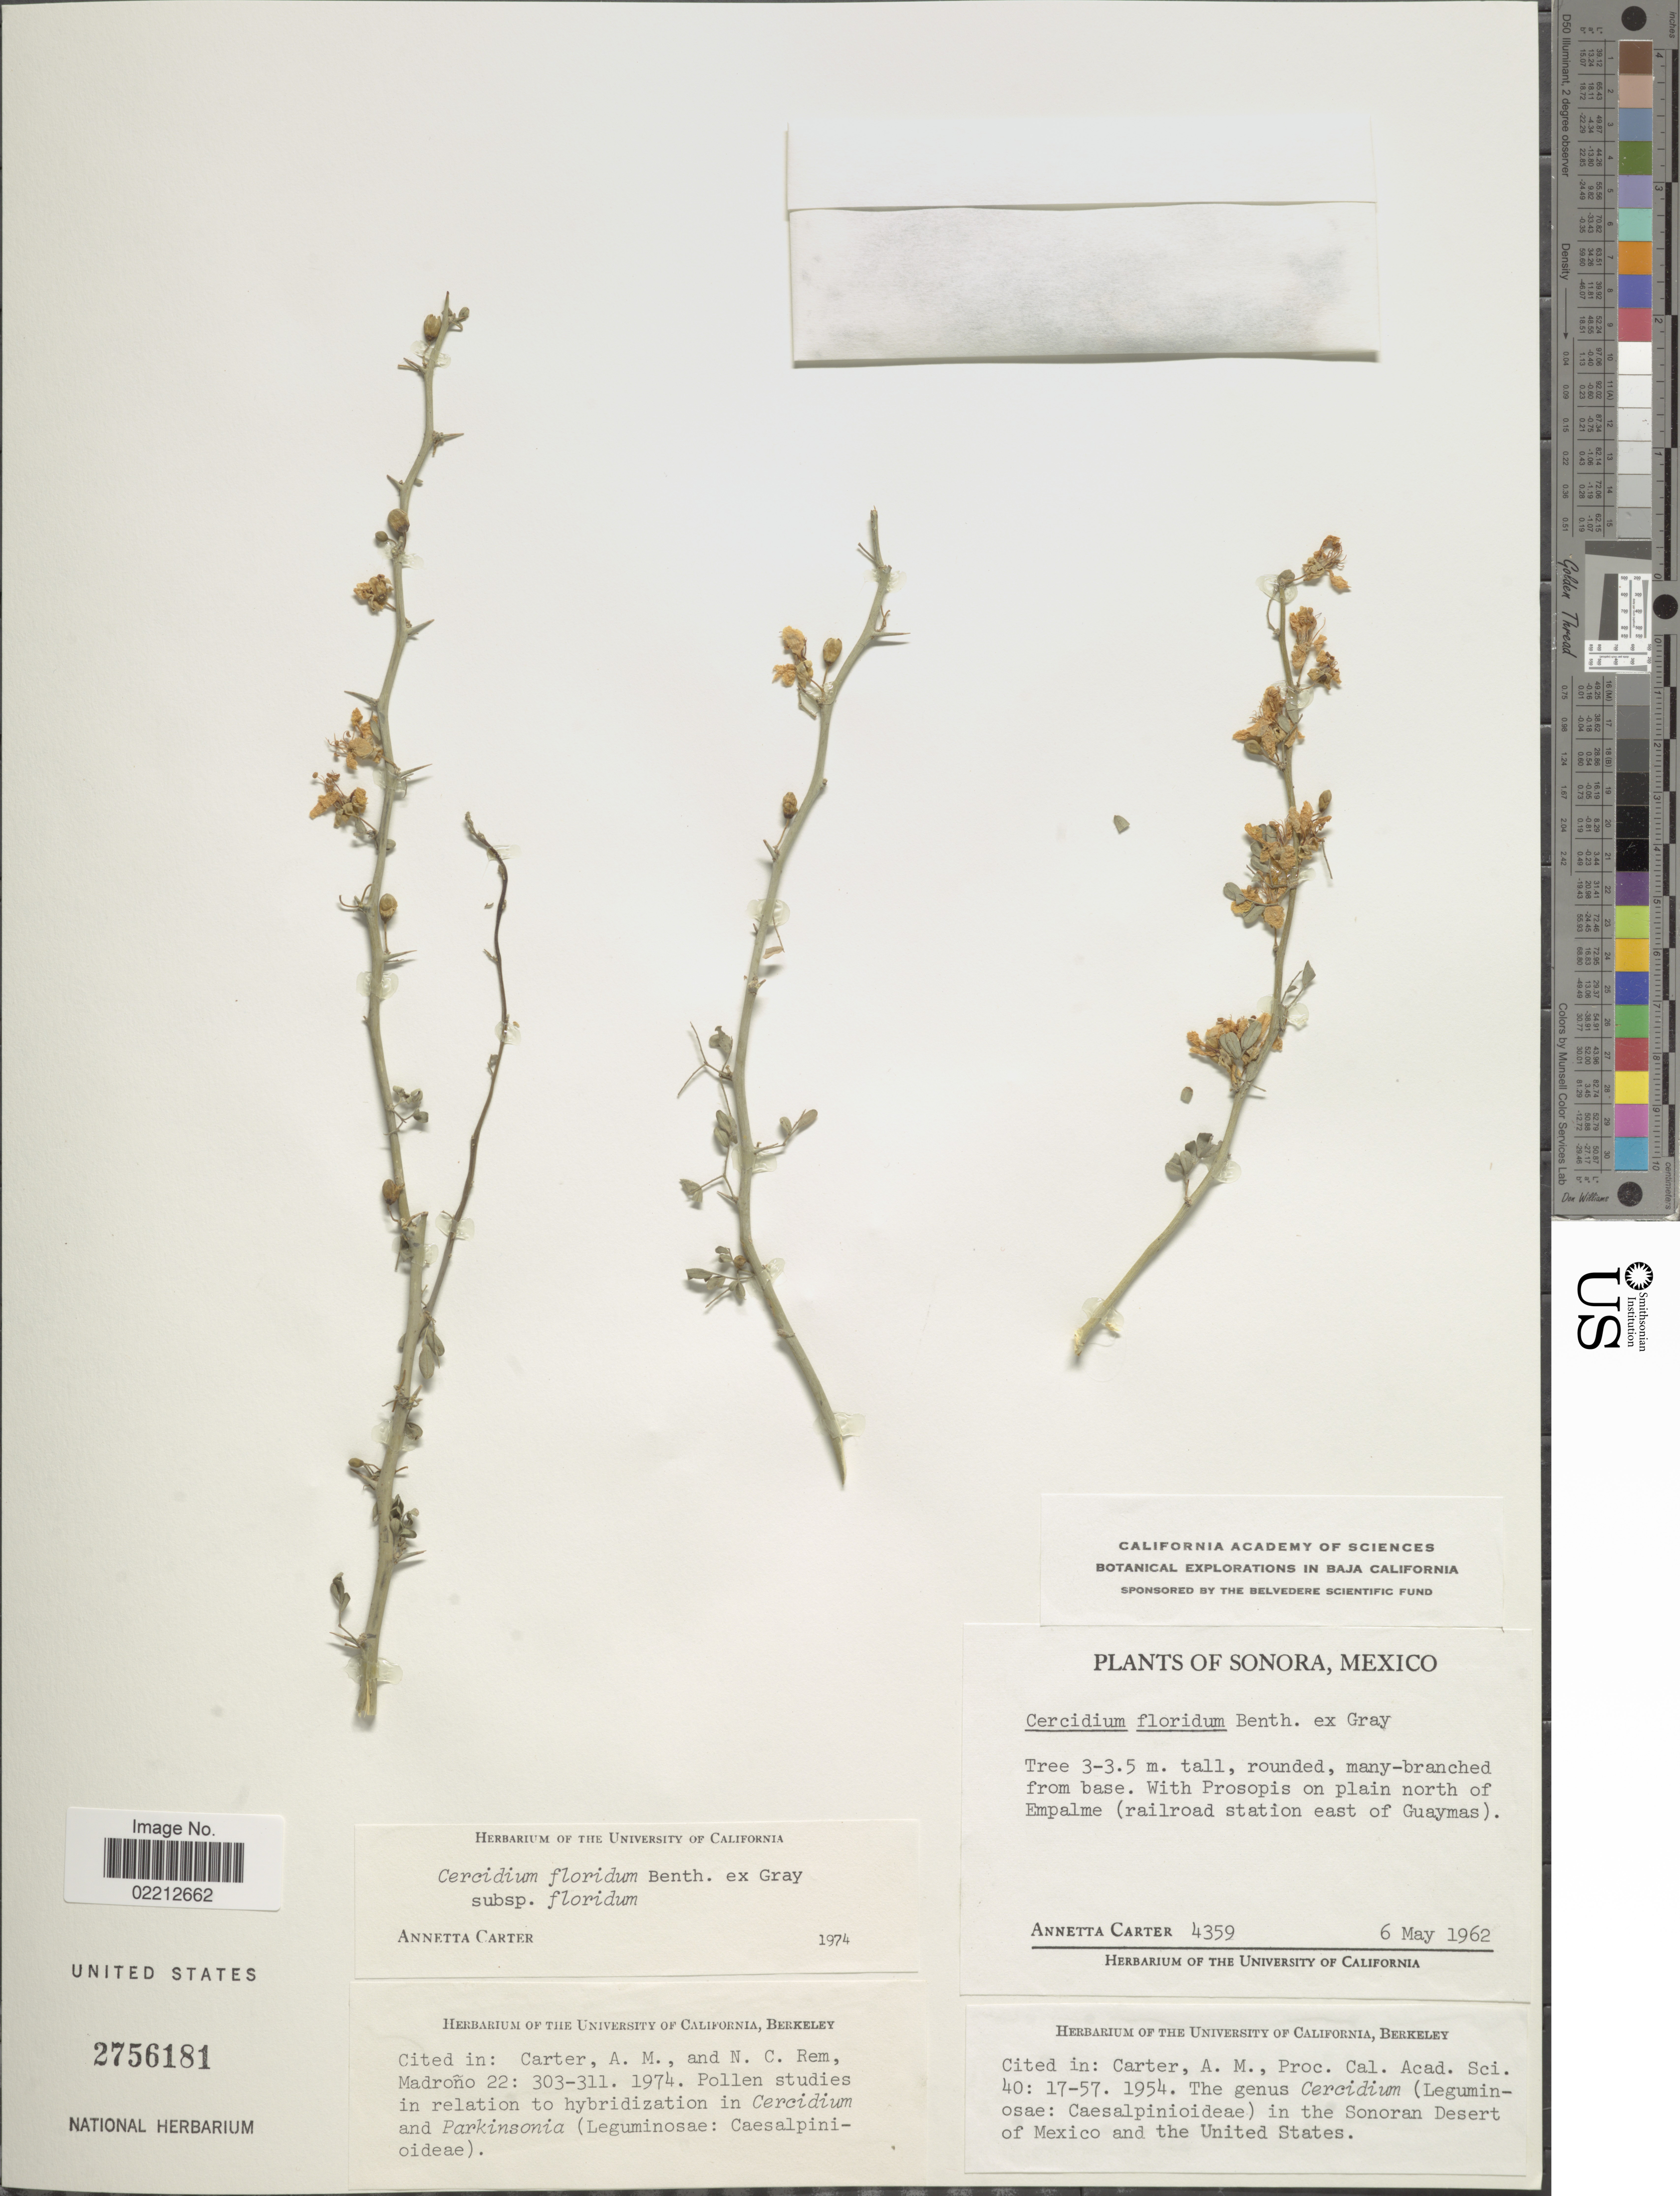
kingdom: Plantae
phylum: Tracheophyta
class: Magnoliopsida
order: Fabales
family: Fabaceae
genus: Parkinsonia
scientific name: Parkinsonia florida subsp. florida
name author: (Benth. ex A. Gray) S. Watson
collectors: A. Carter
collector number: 4359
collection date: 1962-05-06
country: Mexico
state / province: Sonora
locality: With Prosopos on plain north of Empalme (railroad station east of Guaymas)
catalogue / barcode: US 2756181